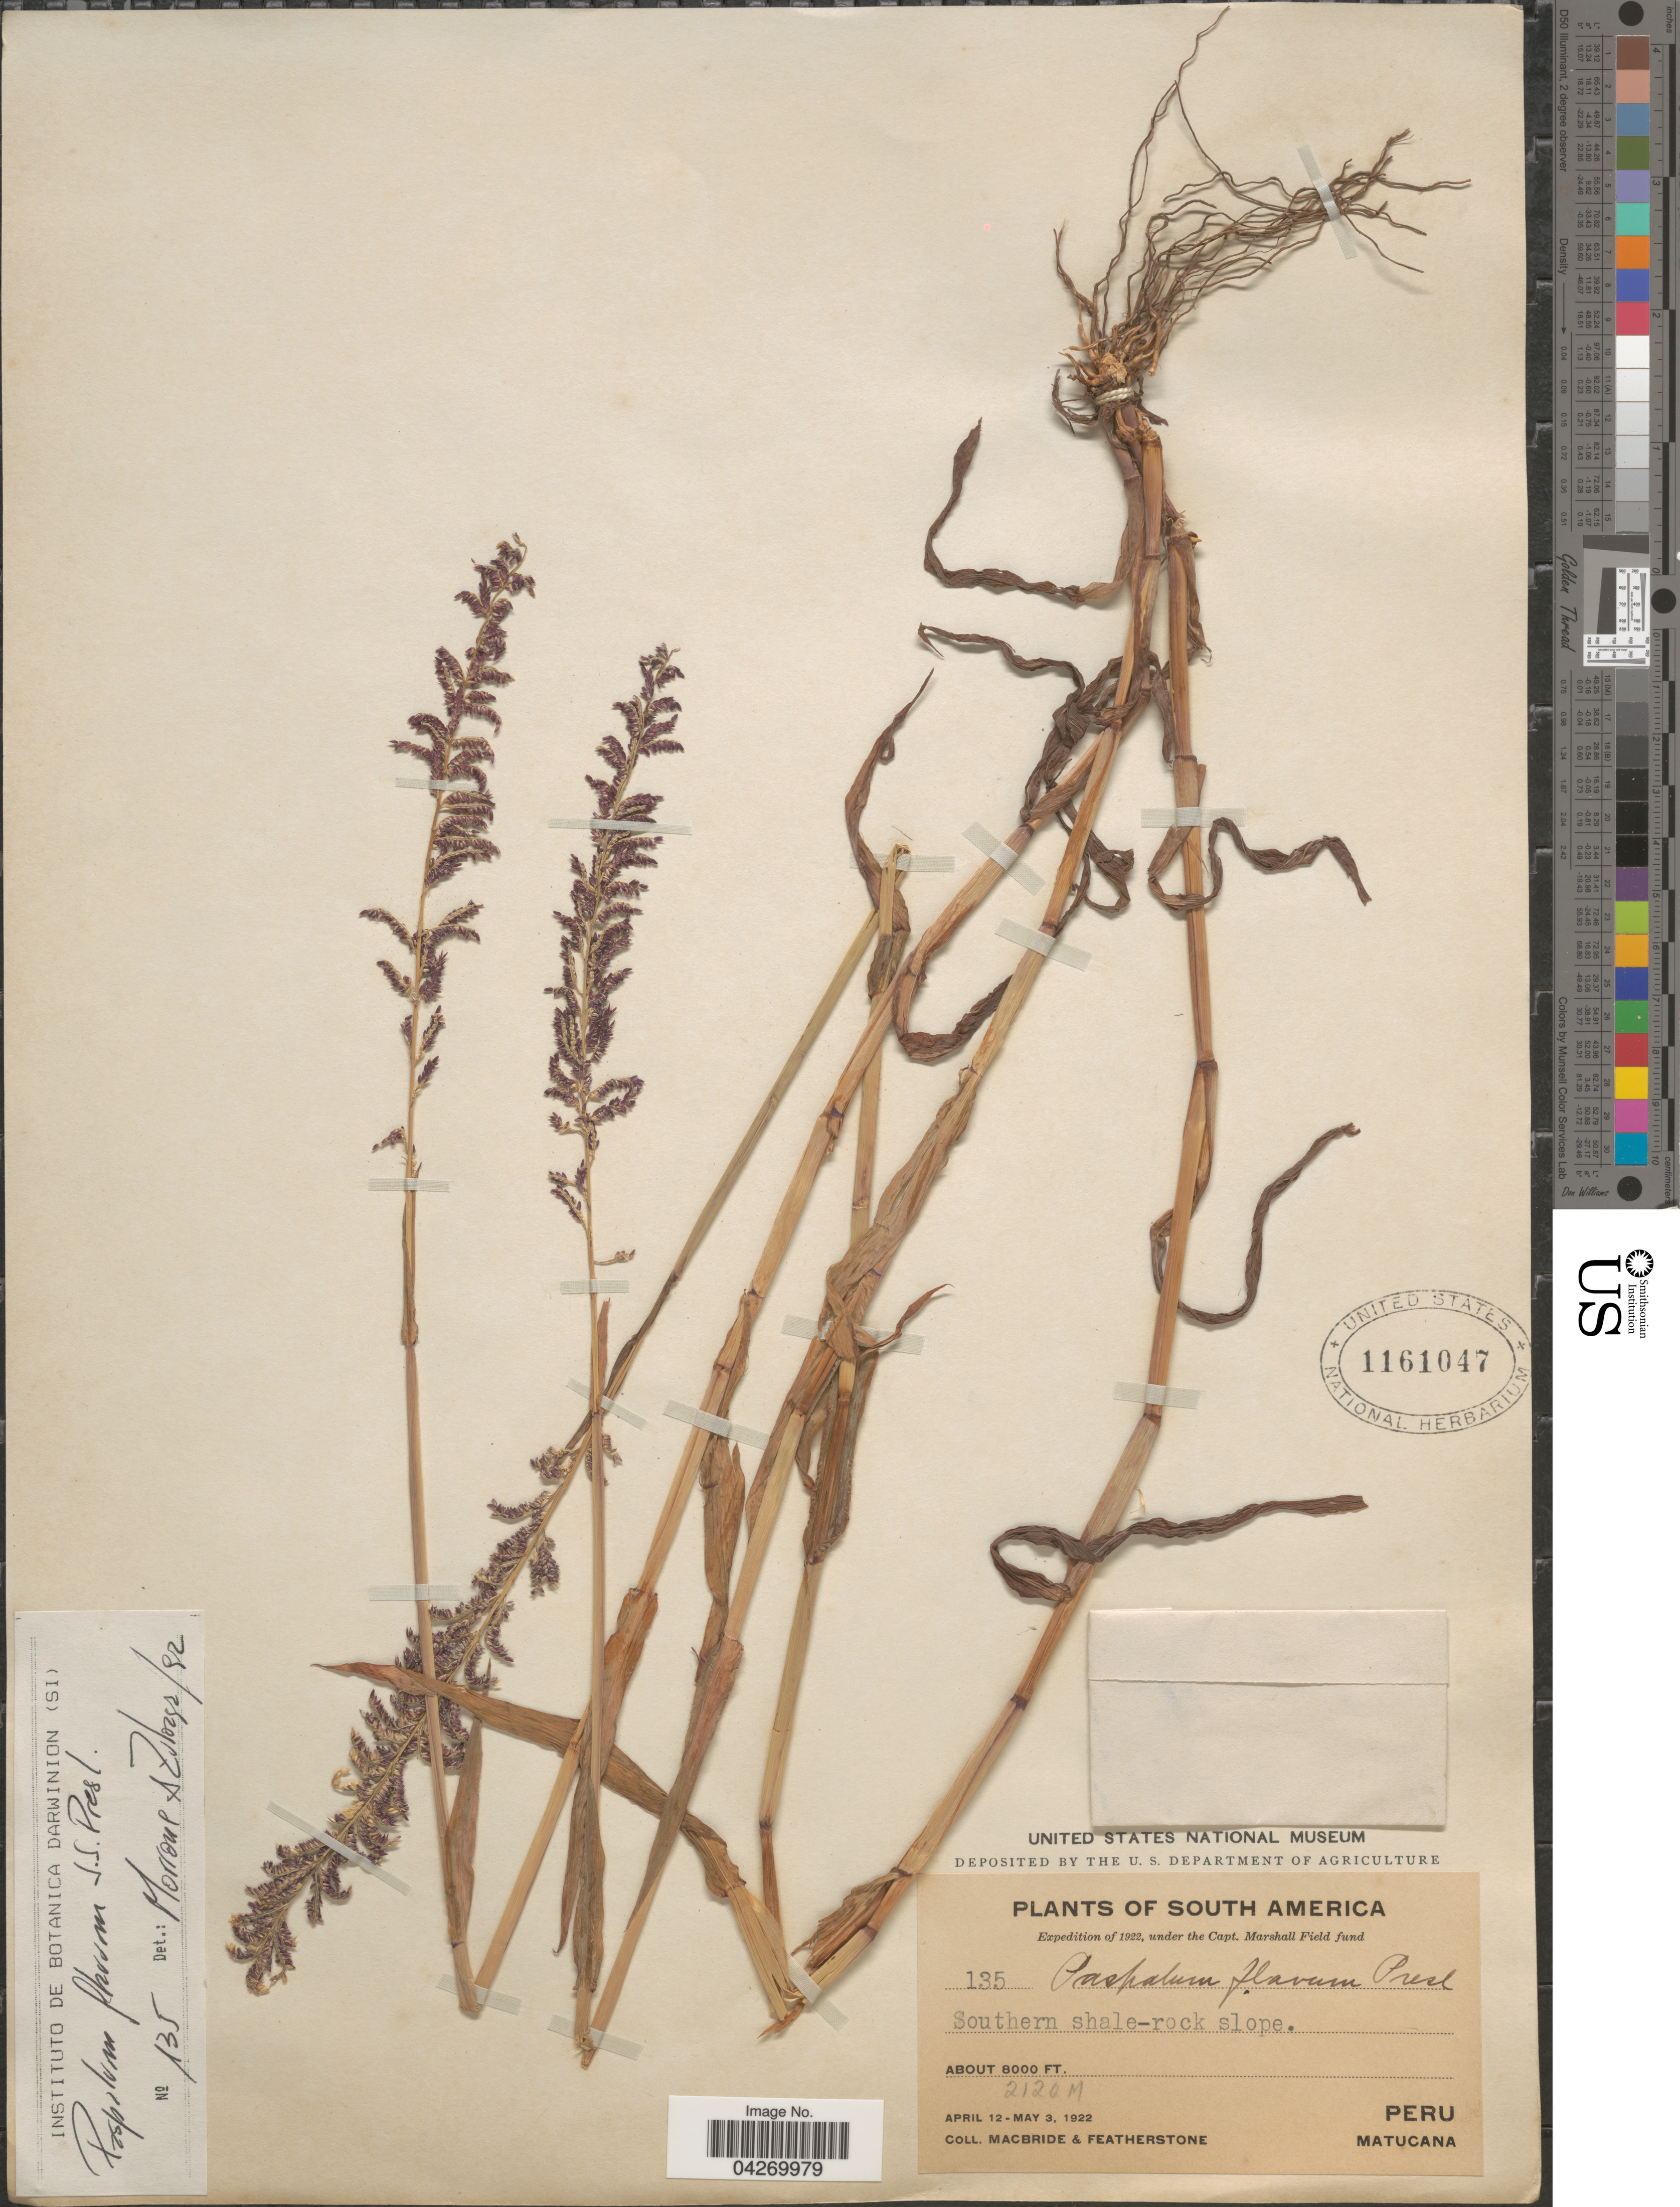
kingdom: Plantae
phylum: Tracheophyta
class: Liliopsida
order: Poales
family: Poaceae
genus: Paspalum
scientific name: Paspalum flavum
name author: J. Presl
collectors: Macbride, -- & -. Featherstone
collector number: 135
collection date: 1922-04-12/1922-05-03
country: Peru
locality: Expedition of 1922. Southern shale-rock slope. Matucana.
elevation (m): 2120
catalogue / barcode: US 1161047